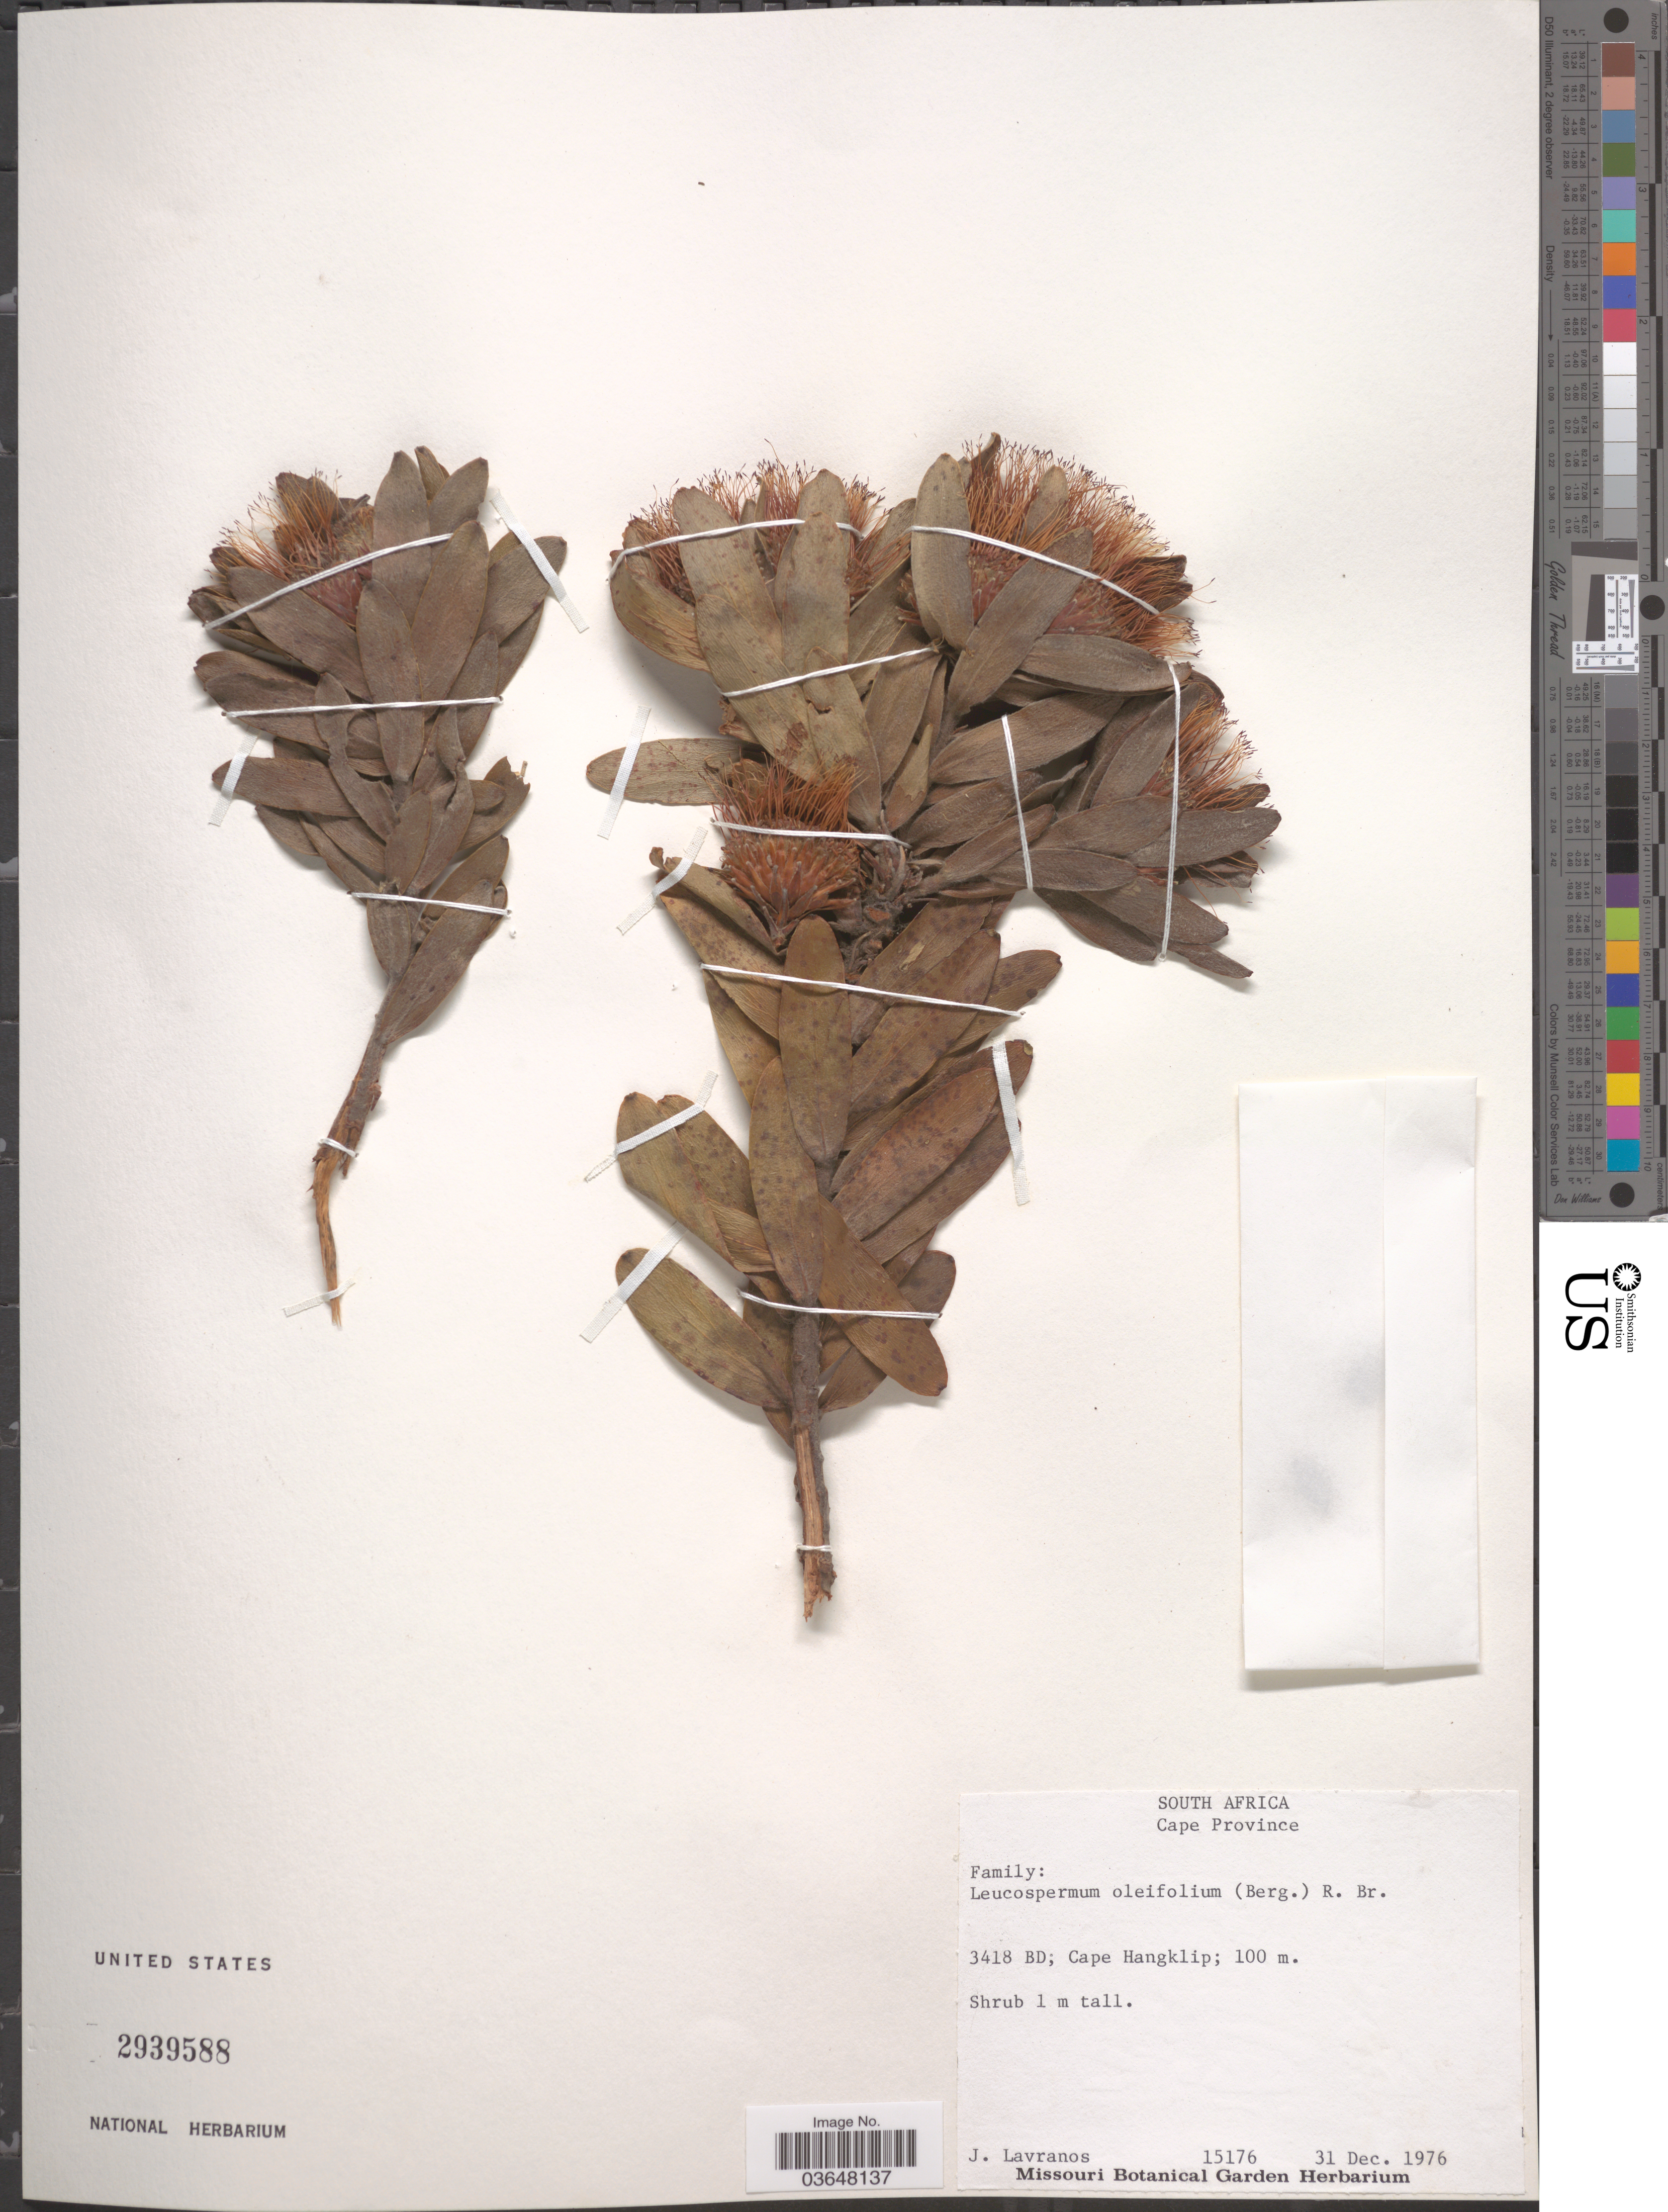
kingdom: Plantae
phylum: Tracheophyta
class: Magnoliopsida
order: Proteales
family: Proteaceae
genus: Leucospermum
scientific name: Leucospermum oleaefolium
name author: R. Br.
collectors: J. Lavranos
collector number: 15176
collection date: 1976-12-31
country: South Africa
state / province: Western Cape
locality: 3418 BD; Cape Hangklip.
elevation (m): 100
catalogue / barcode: US 2939588